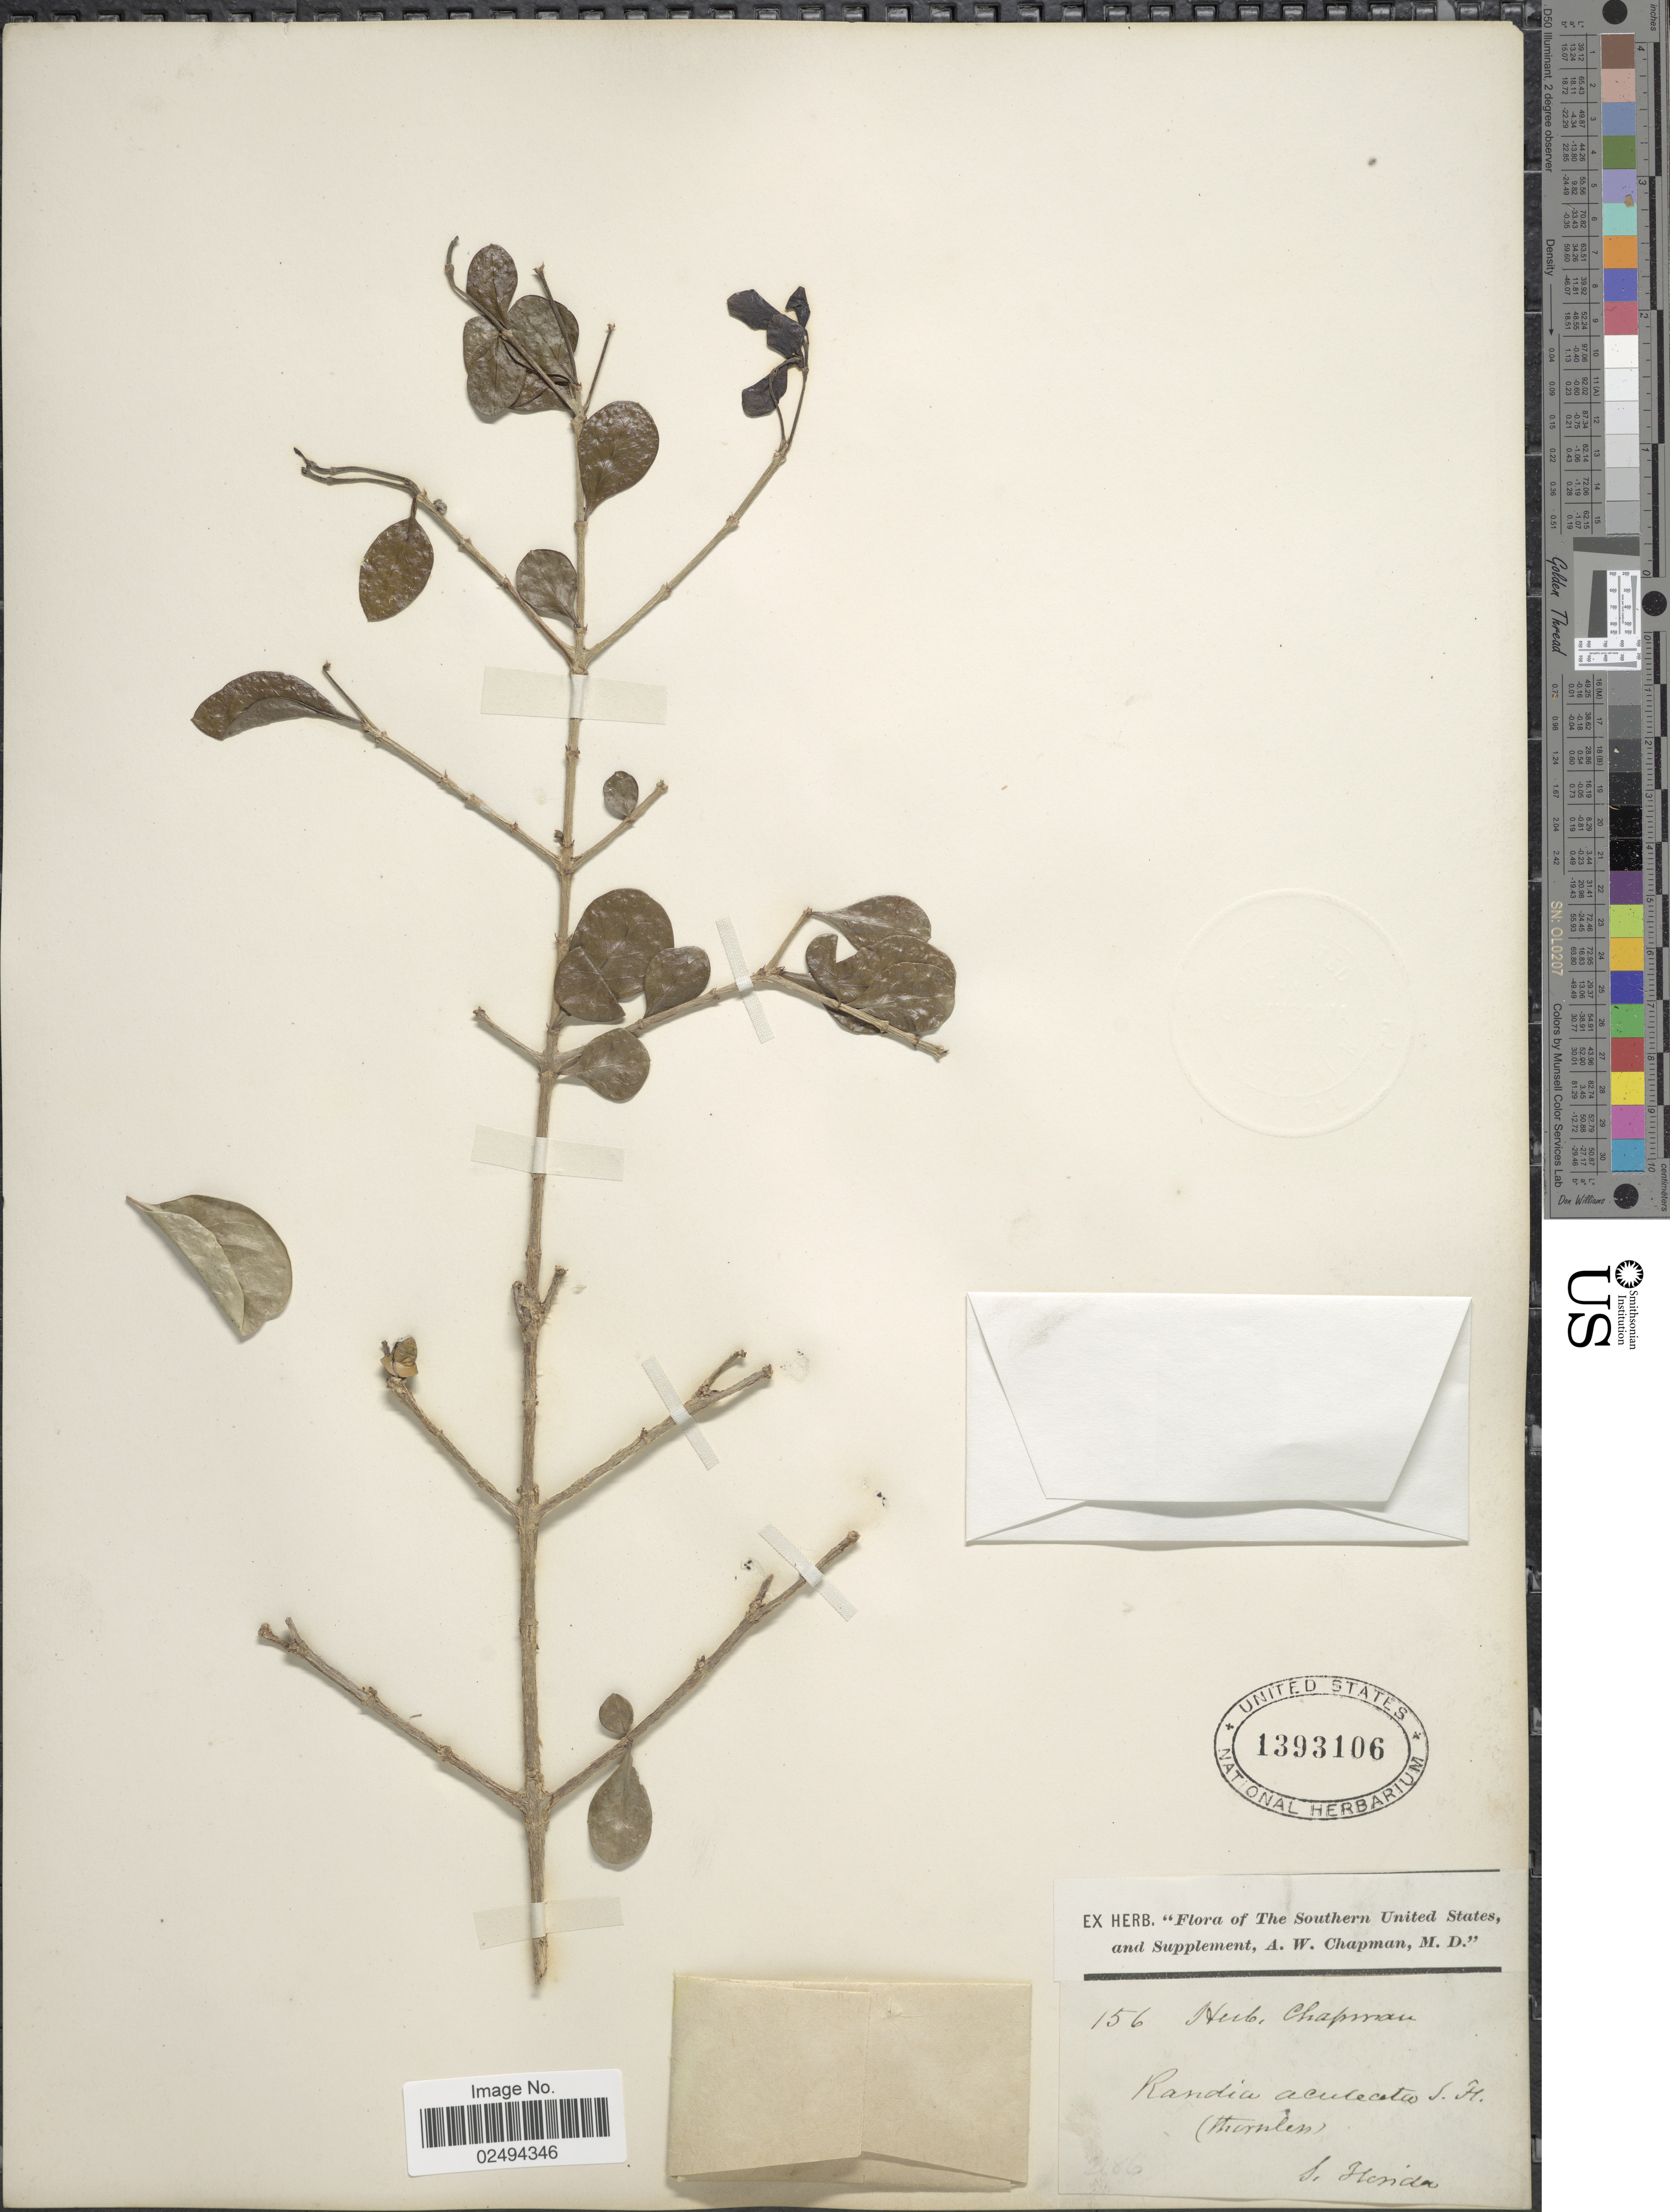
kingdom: Plantae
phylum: Tracheophyta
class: Magnoliopsida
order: Gentianales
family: Rubiaceae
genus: Randia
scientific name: Randia aculeata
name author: L.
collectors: ex herb. Chapman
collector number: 156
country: United States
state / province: Florida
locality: The Southern United States and Supplement, S. Florida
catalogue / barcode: US 1393106